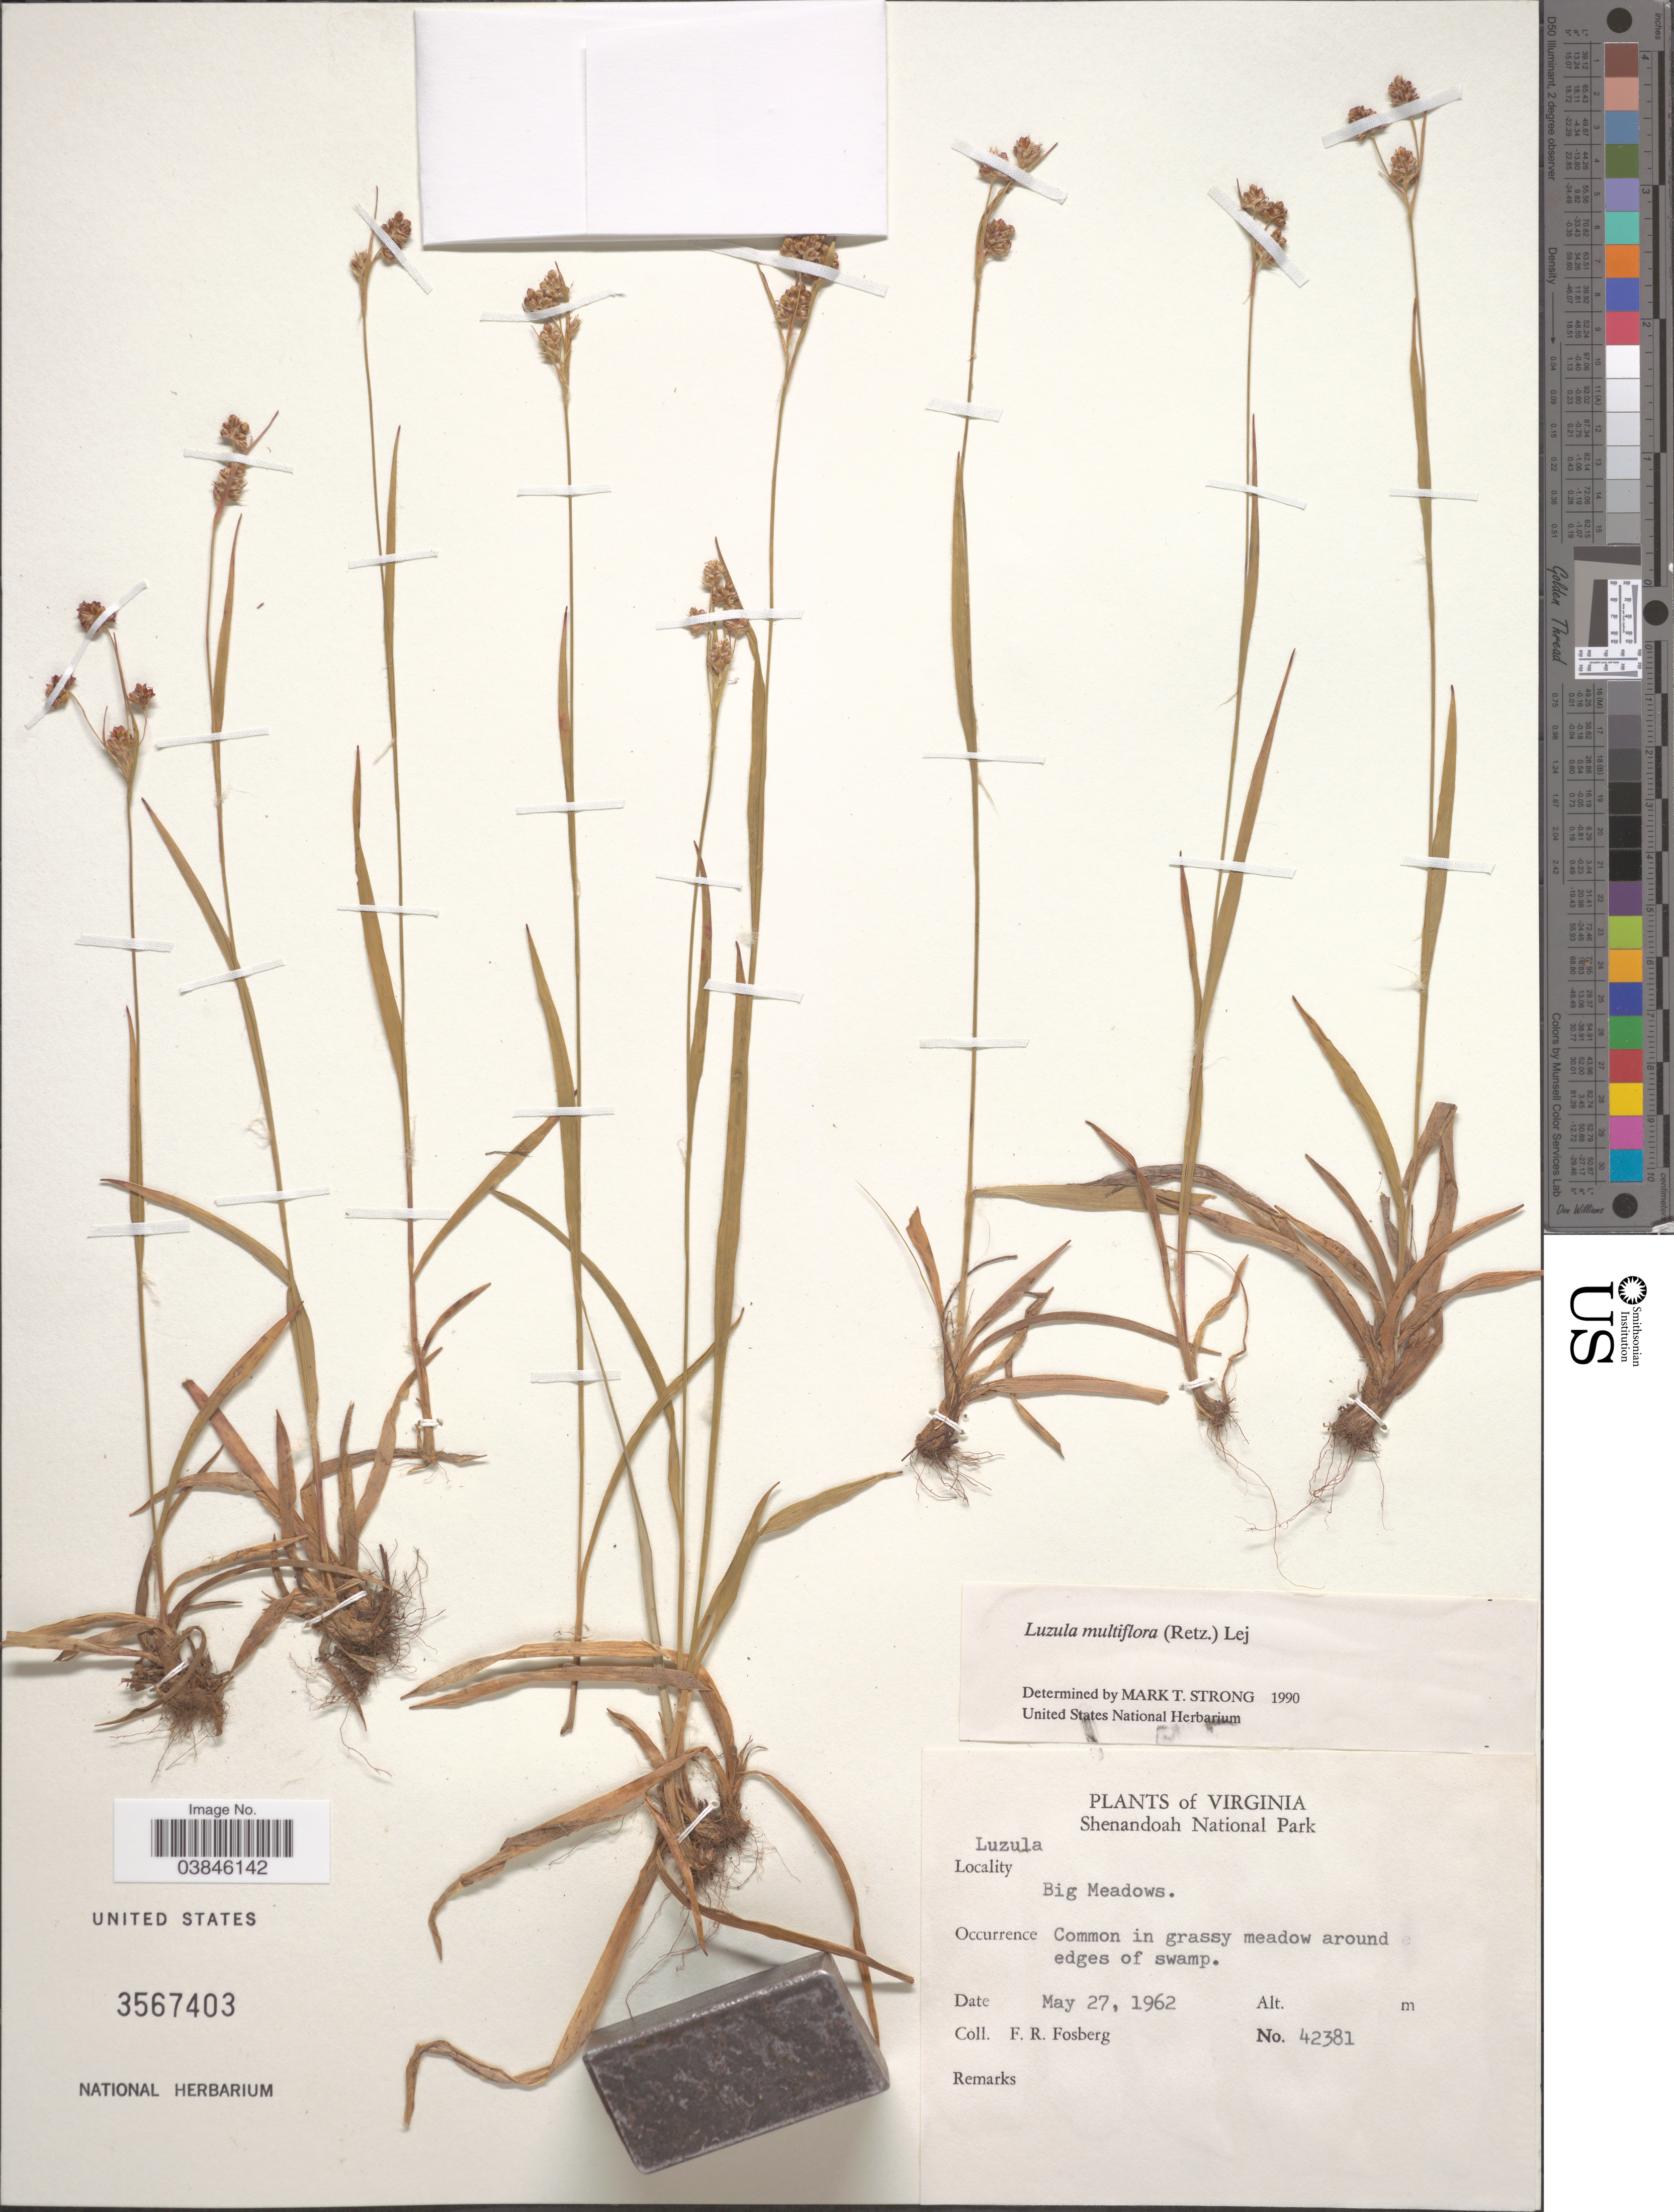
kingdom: Plantae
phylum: Tracheophyta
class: Liliopsida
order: Poales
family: Juncaceae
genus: Luzula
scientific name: Luzula multiflora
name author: (Ehrh.) Lej.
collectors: F. R. Fosberg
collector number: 42381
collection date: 1962-05-27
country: United States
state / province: Virginia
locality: Shenandoah National Park. Big Meadows.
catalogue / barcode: US 3567403